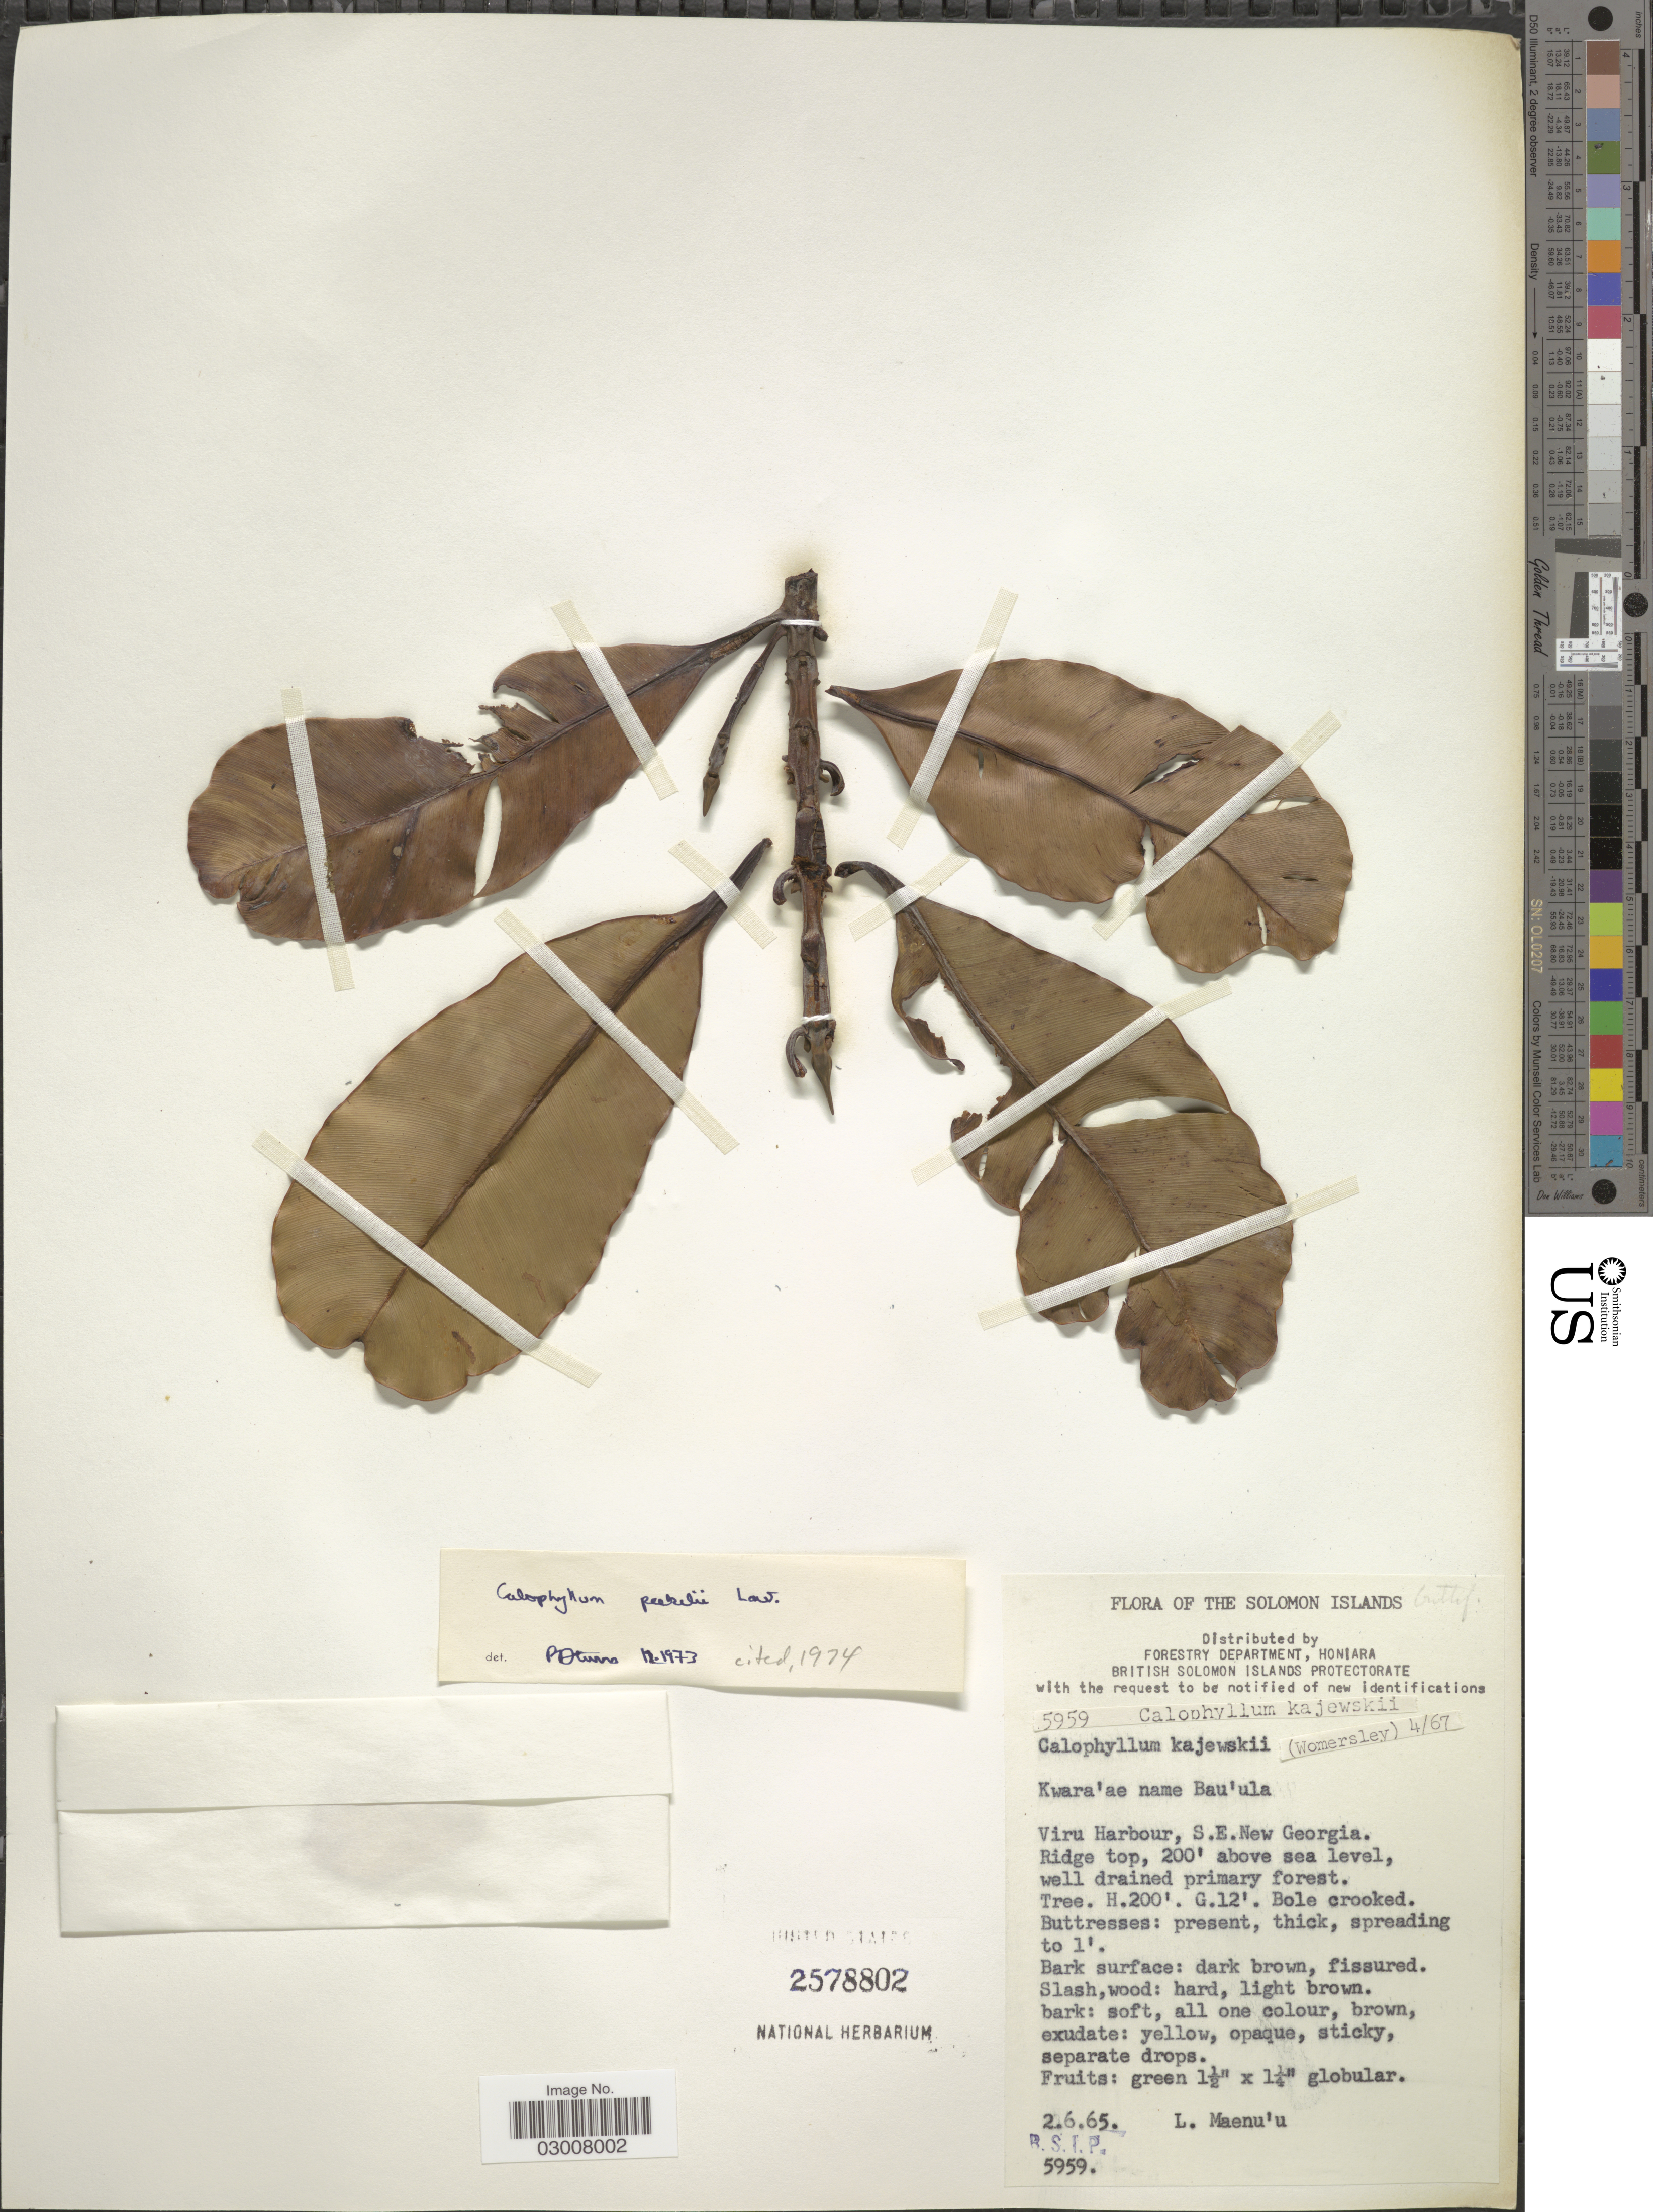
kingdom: Plantae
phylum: Tracheophyta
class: Magnoliopsida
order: Malpighiales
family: Calophyllaceae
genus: Calophyllum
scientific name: Calophyllum peekelii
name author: Lauterb.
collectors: L. Maenu'u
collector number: B.S.I.P.5959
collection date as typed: Transcribed d/m/y: 2/6/65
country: Solomon Islands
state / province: Solomon Islands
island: New Georgia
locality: Viru, Harbour, S.E. New Georgia.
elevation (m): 61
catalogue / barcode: US 2578802